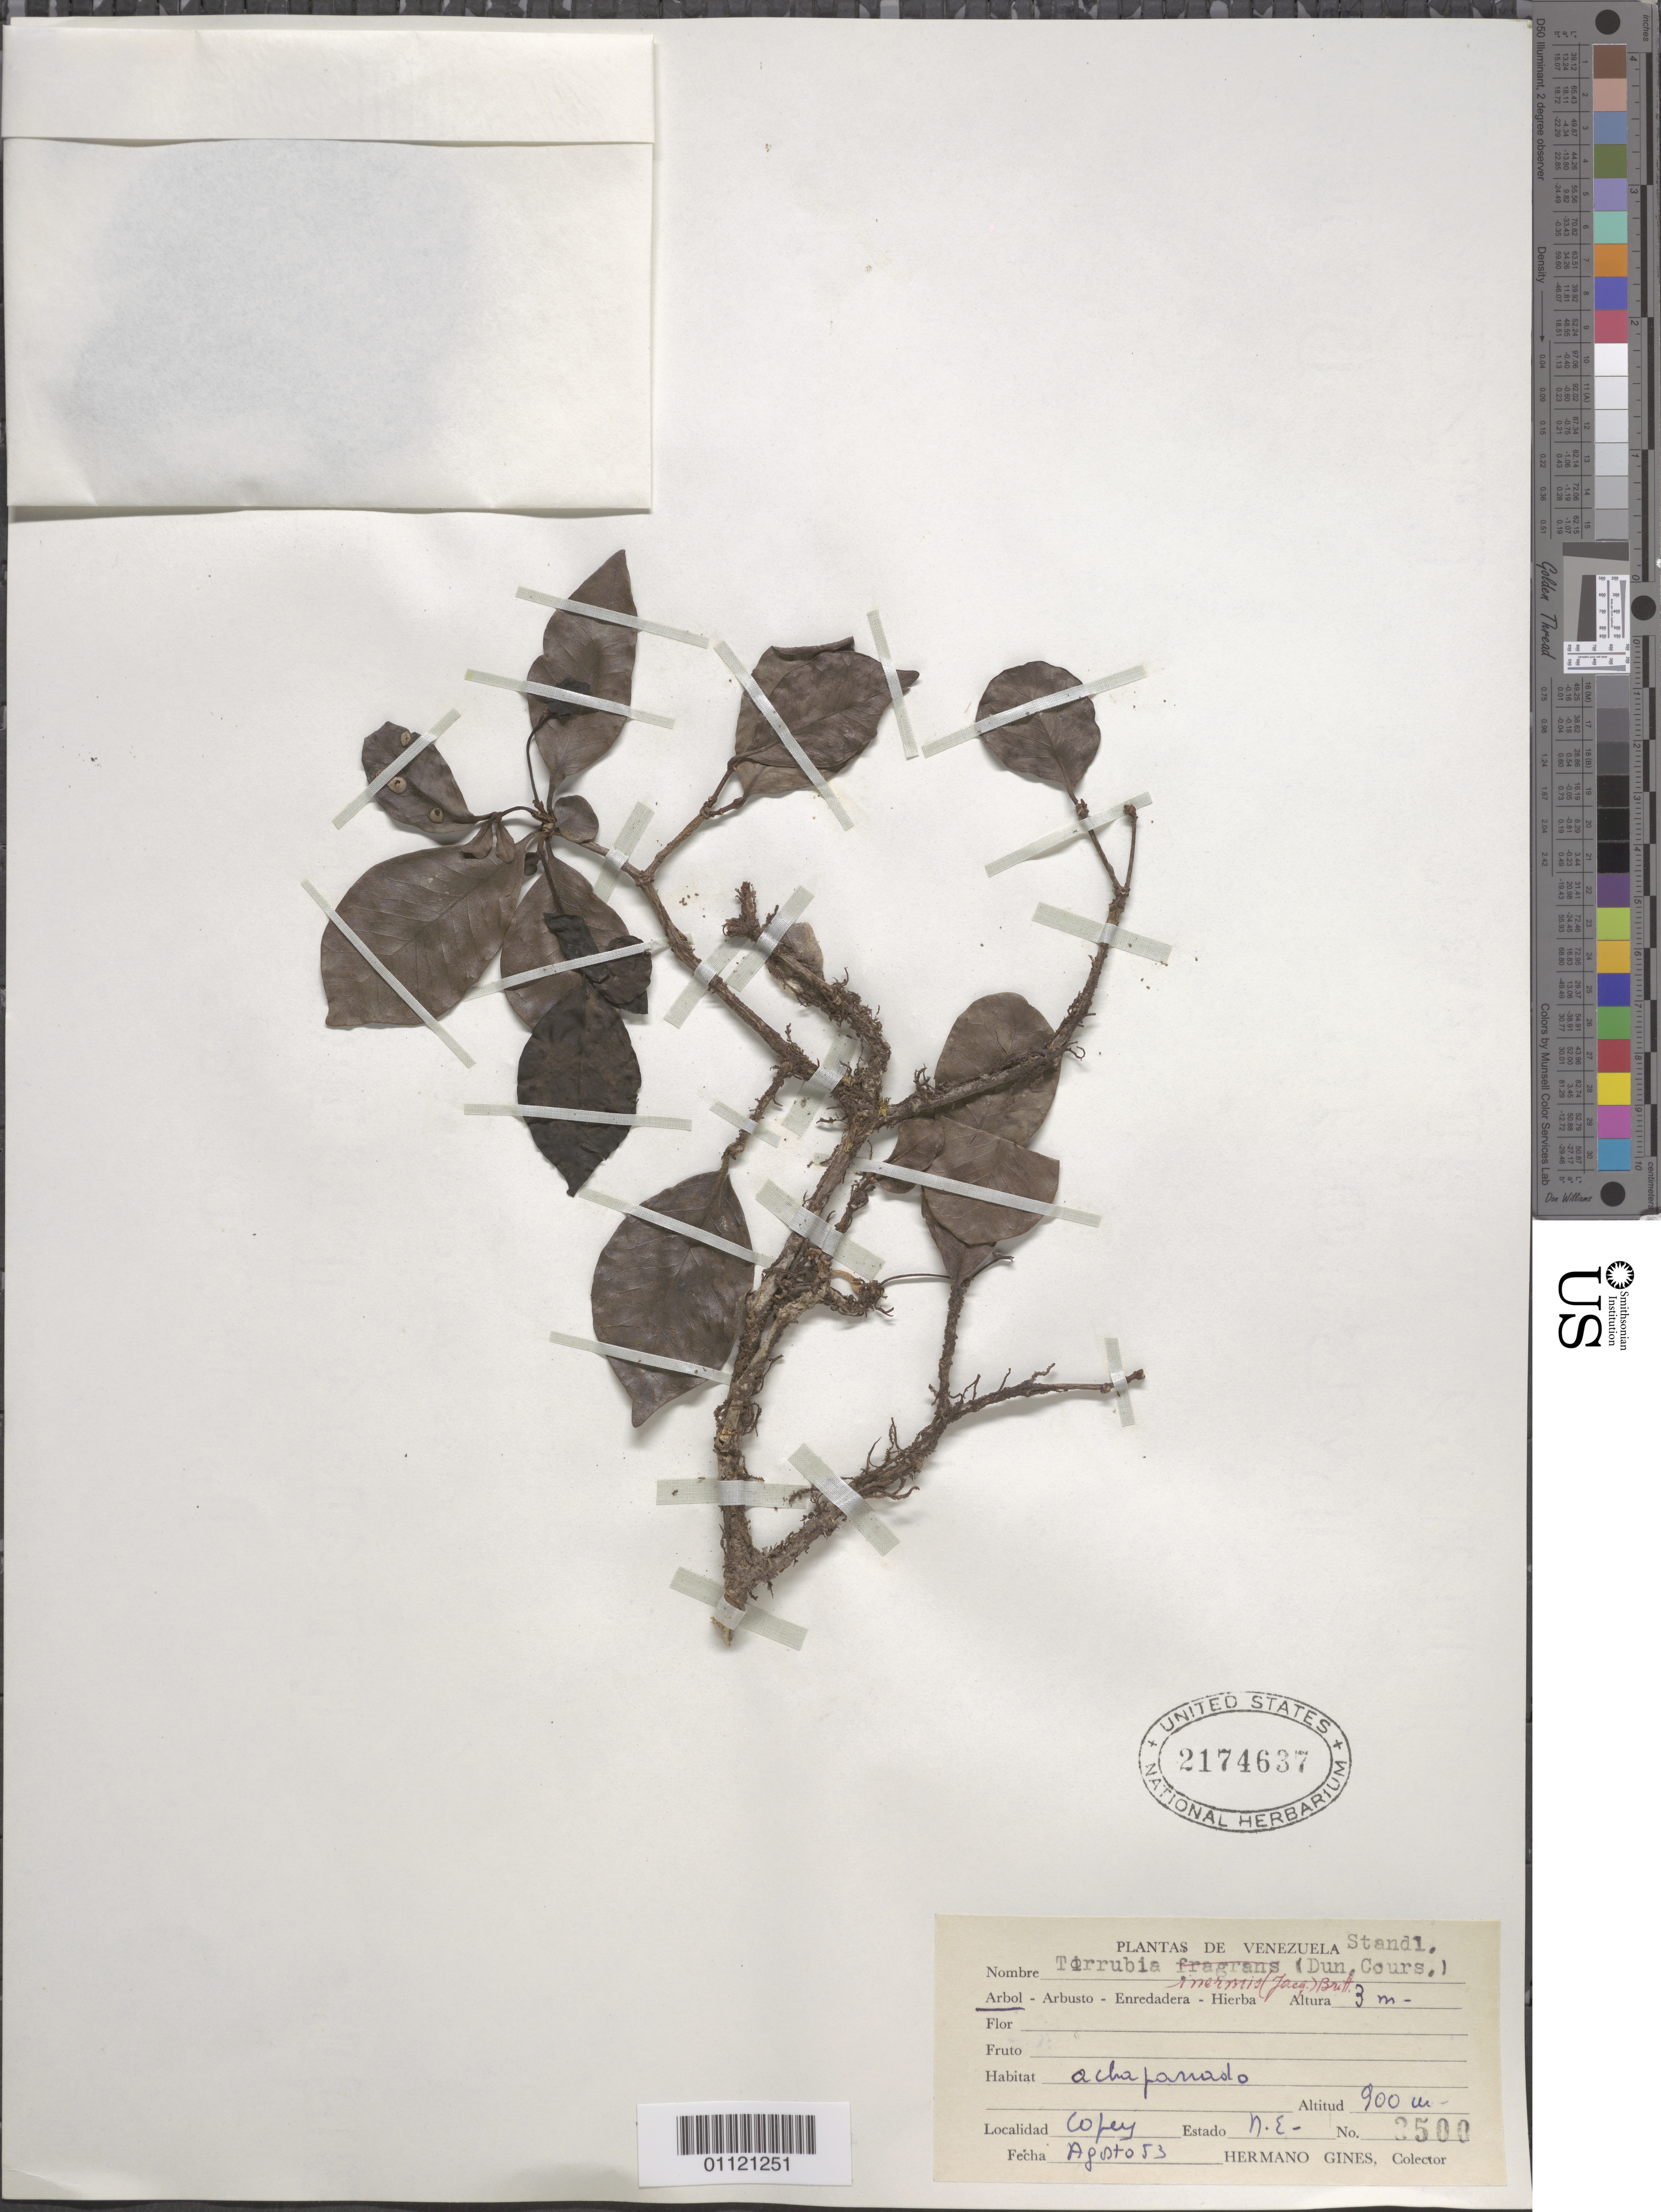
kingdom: Plantae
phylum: Tracheophyta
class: Magnoliopsida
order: Caryophyllales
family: Nyctaginaceae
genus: Guapira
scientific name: Guapira fragrans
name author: (Dum. Cours.) Little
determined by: Strong, Mark T., (BOT), Smithsonian Institution - National Museum of Natural History (UNITED STATES)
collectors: Bro. Gines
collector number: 3500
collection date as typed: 01 Aug 1953 to 31 Aug 1953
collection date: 1953-08-01/1953-08-31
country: Venezuela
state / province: Nueva Esparta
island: Margarita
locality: Copey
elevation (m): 900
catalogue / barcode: US 2174637